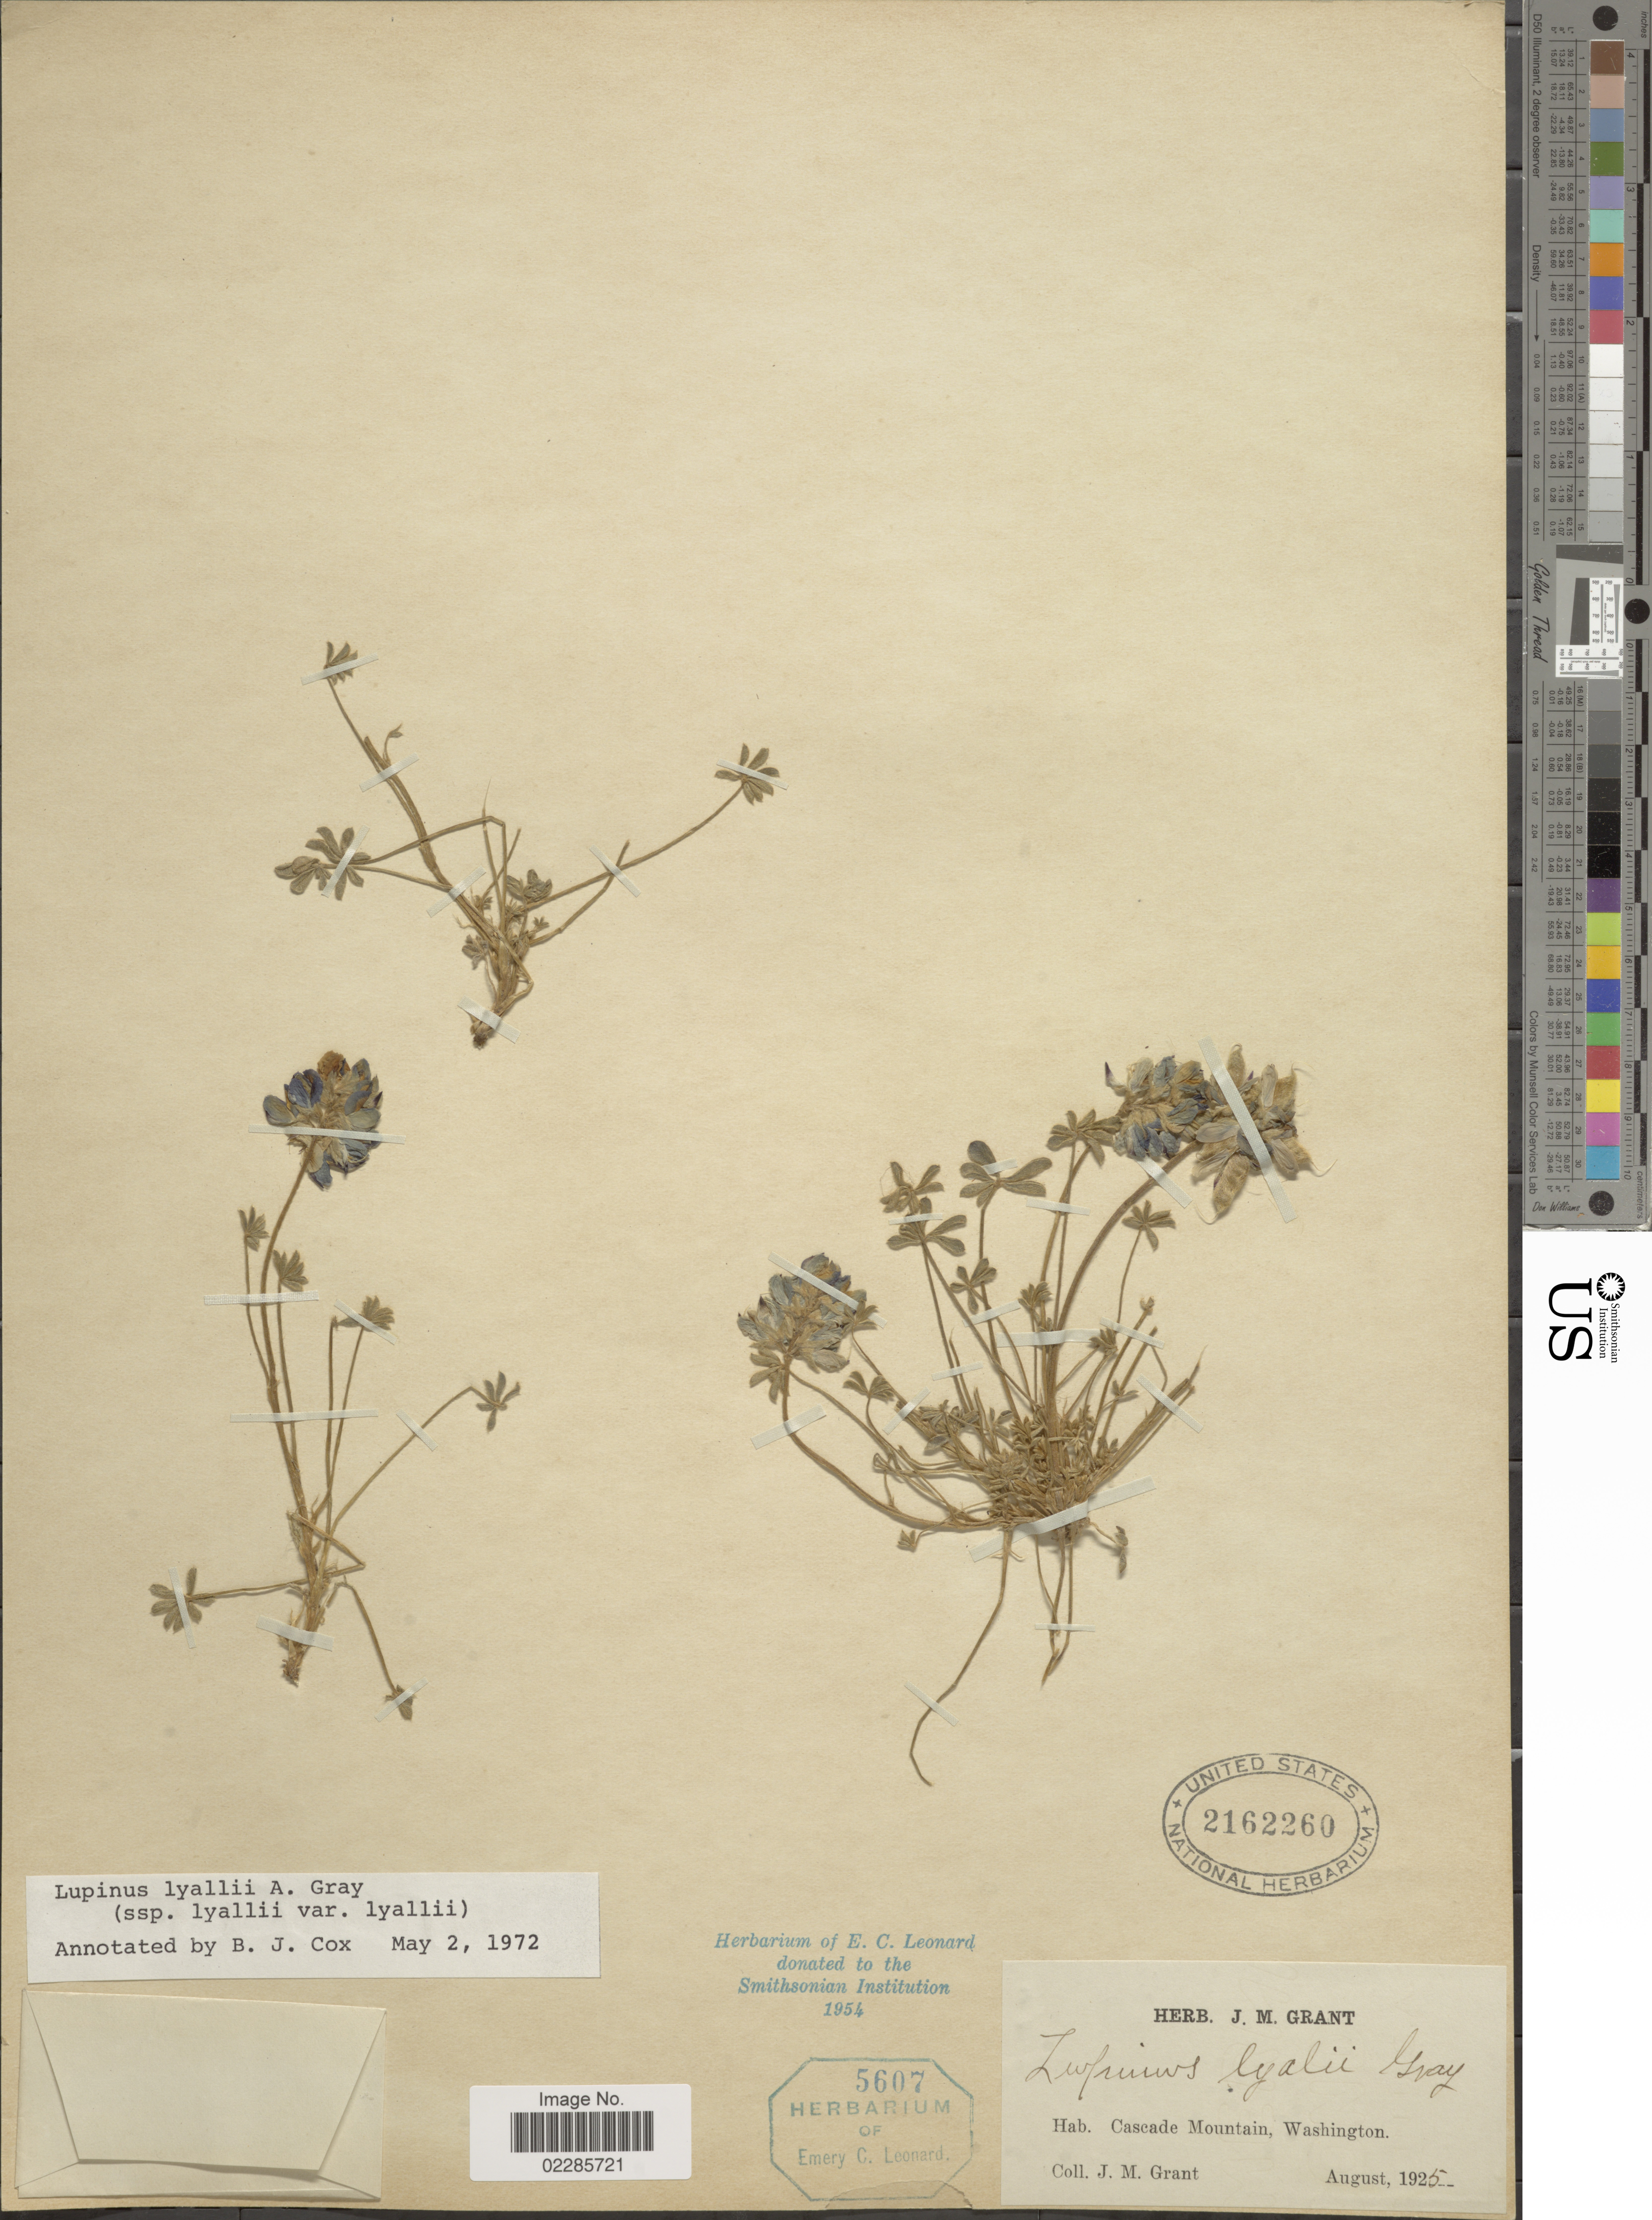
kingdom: Plantae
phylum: Tracheophyta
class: Magnoliopsida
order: Fabales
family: Fabaceae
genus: Lupinus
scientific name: Lupinus lyallii subsp. lyallii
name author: A. Gray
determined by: Cox, B. J.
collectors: J. M. Grant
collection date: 1925-08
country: United States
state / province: Washington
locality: Cascade Mountain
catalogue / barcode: US 2162260